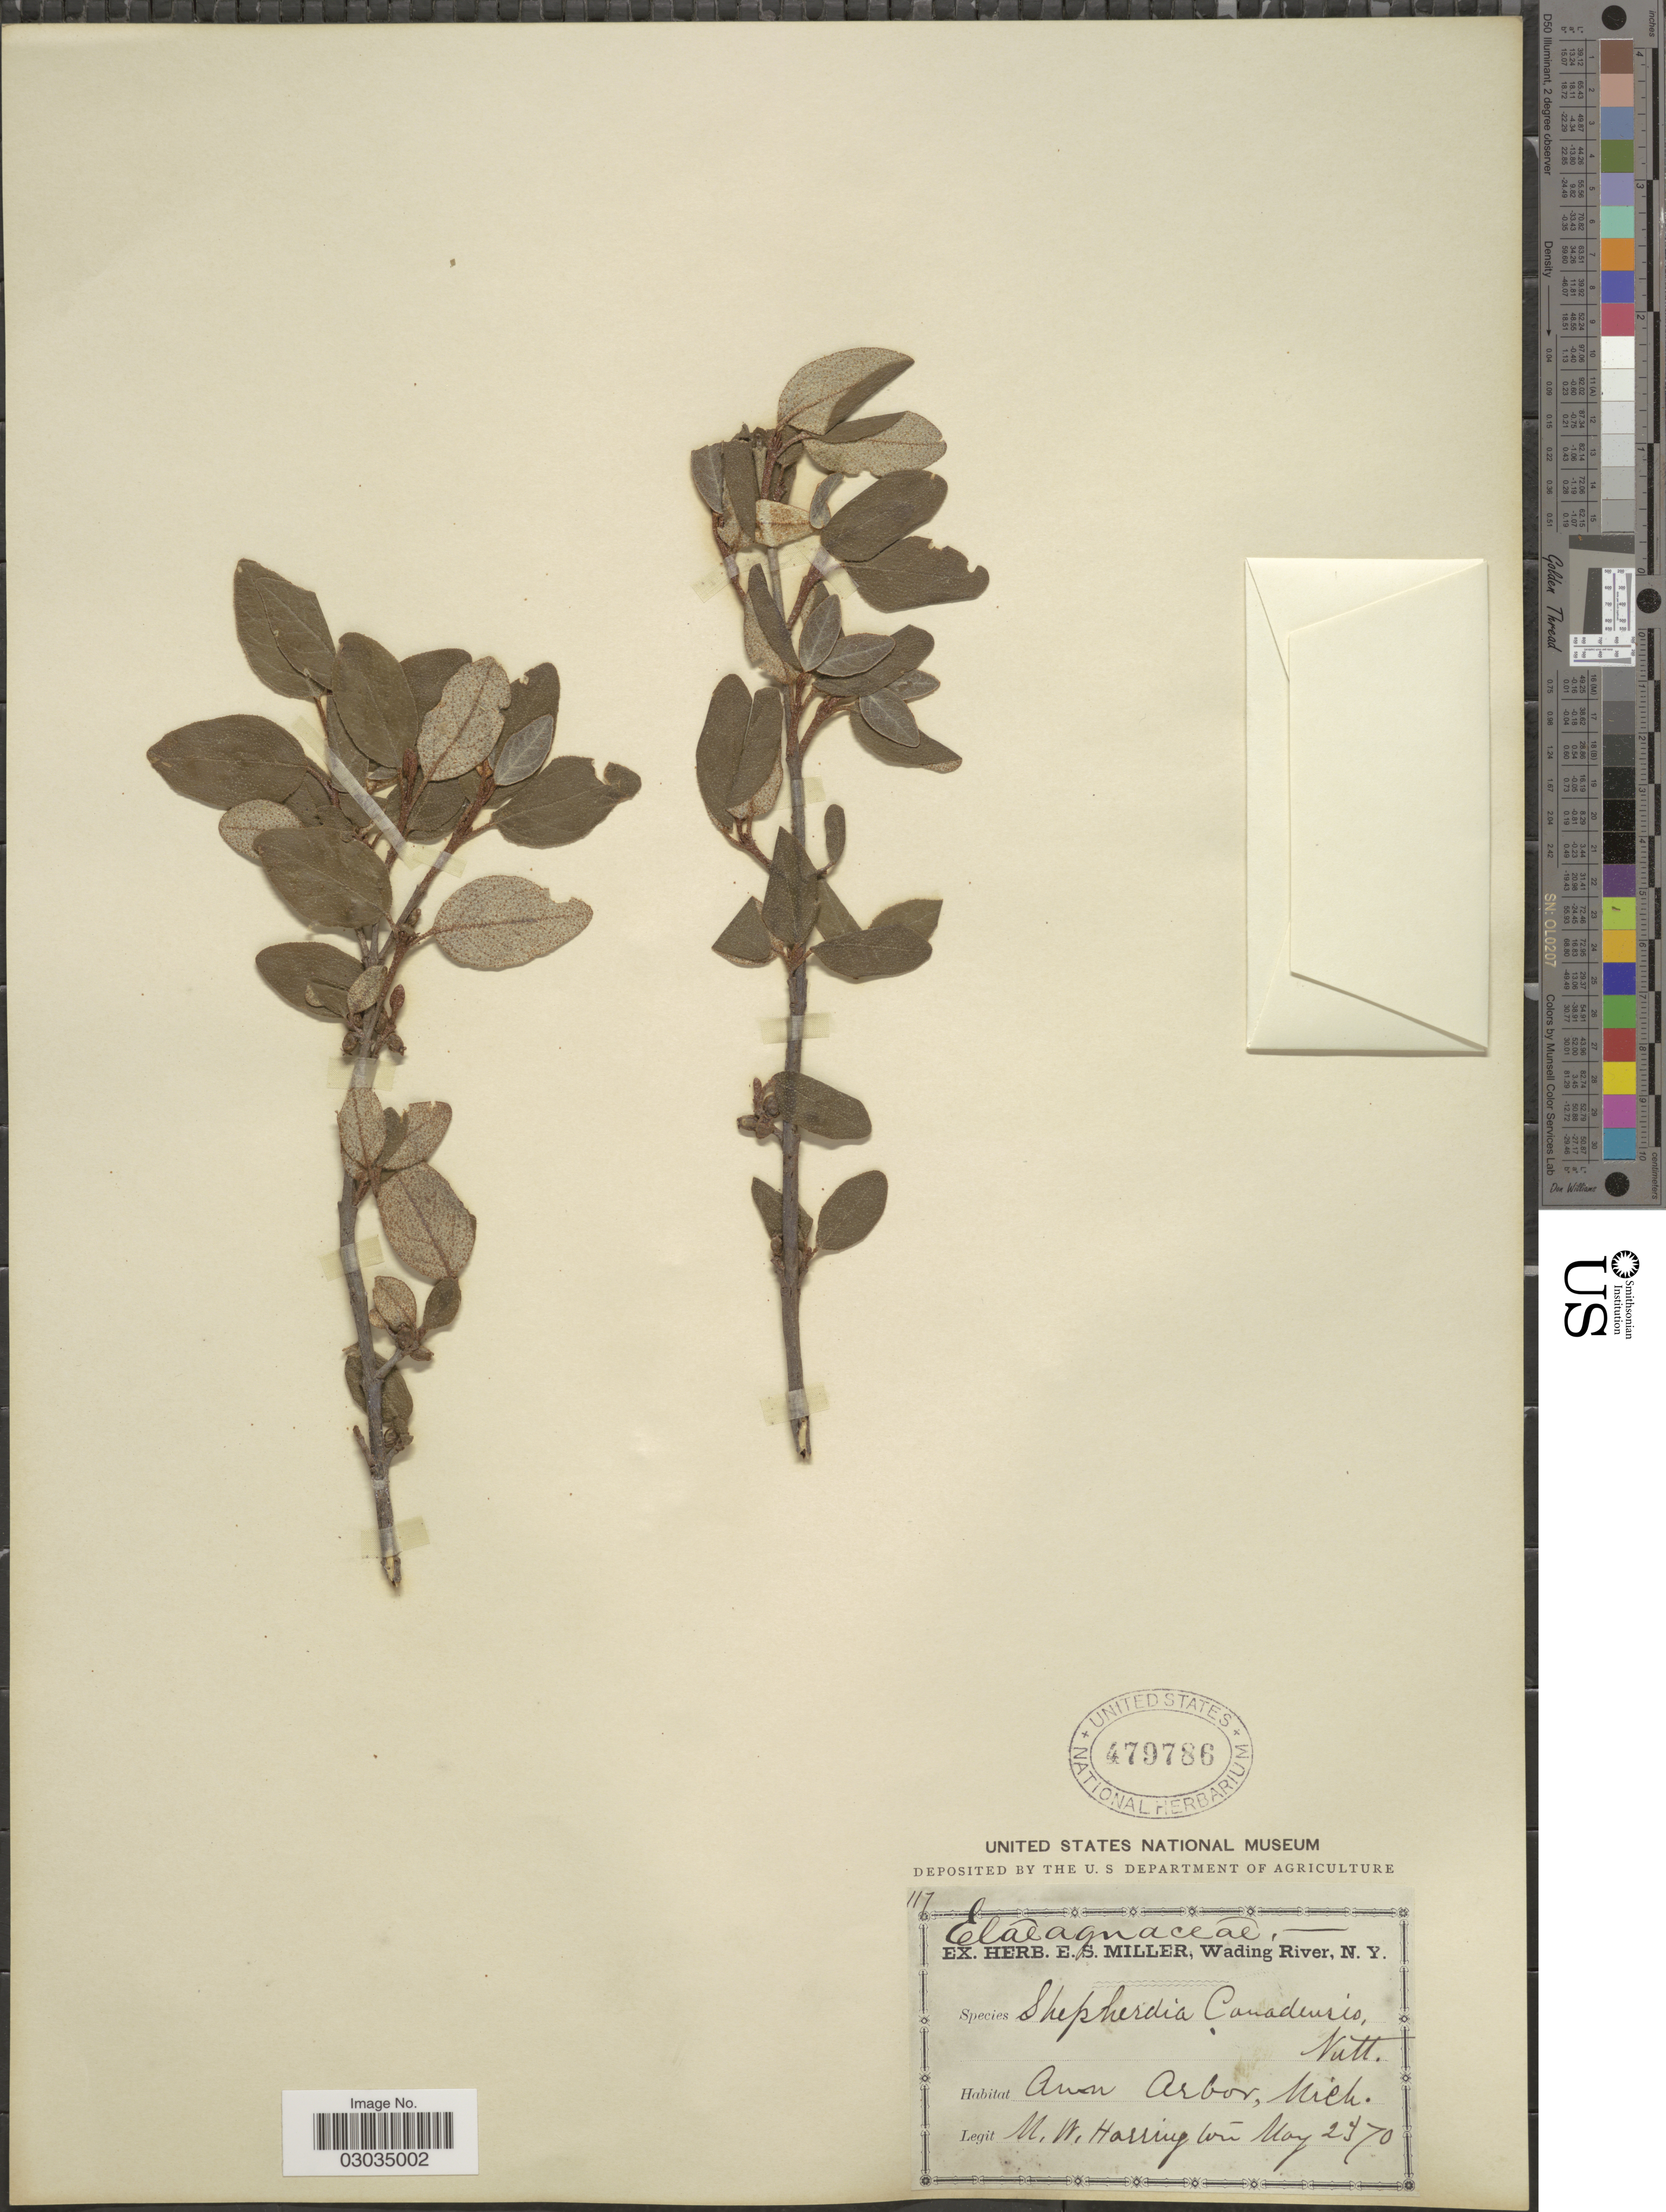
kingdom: Plantae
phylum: Tracheophyta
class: Magnoliopsida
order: Rosales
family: Elaeagnaceae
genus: Shepherdia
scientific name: Shepherdia canadensis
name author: (L.) Nutt.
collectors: M. W. Harrington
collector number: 117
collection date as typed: Transcribed d/m/y: 23/5/70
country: United States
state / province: Michigan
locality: Ann Arbor, Mich.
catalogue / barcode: US 479786